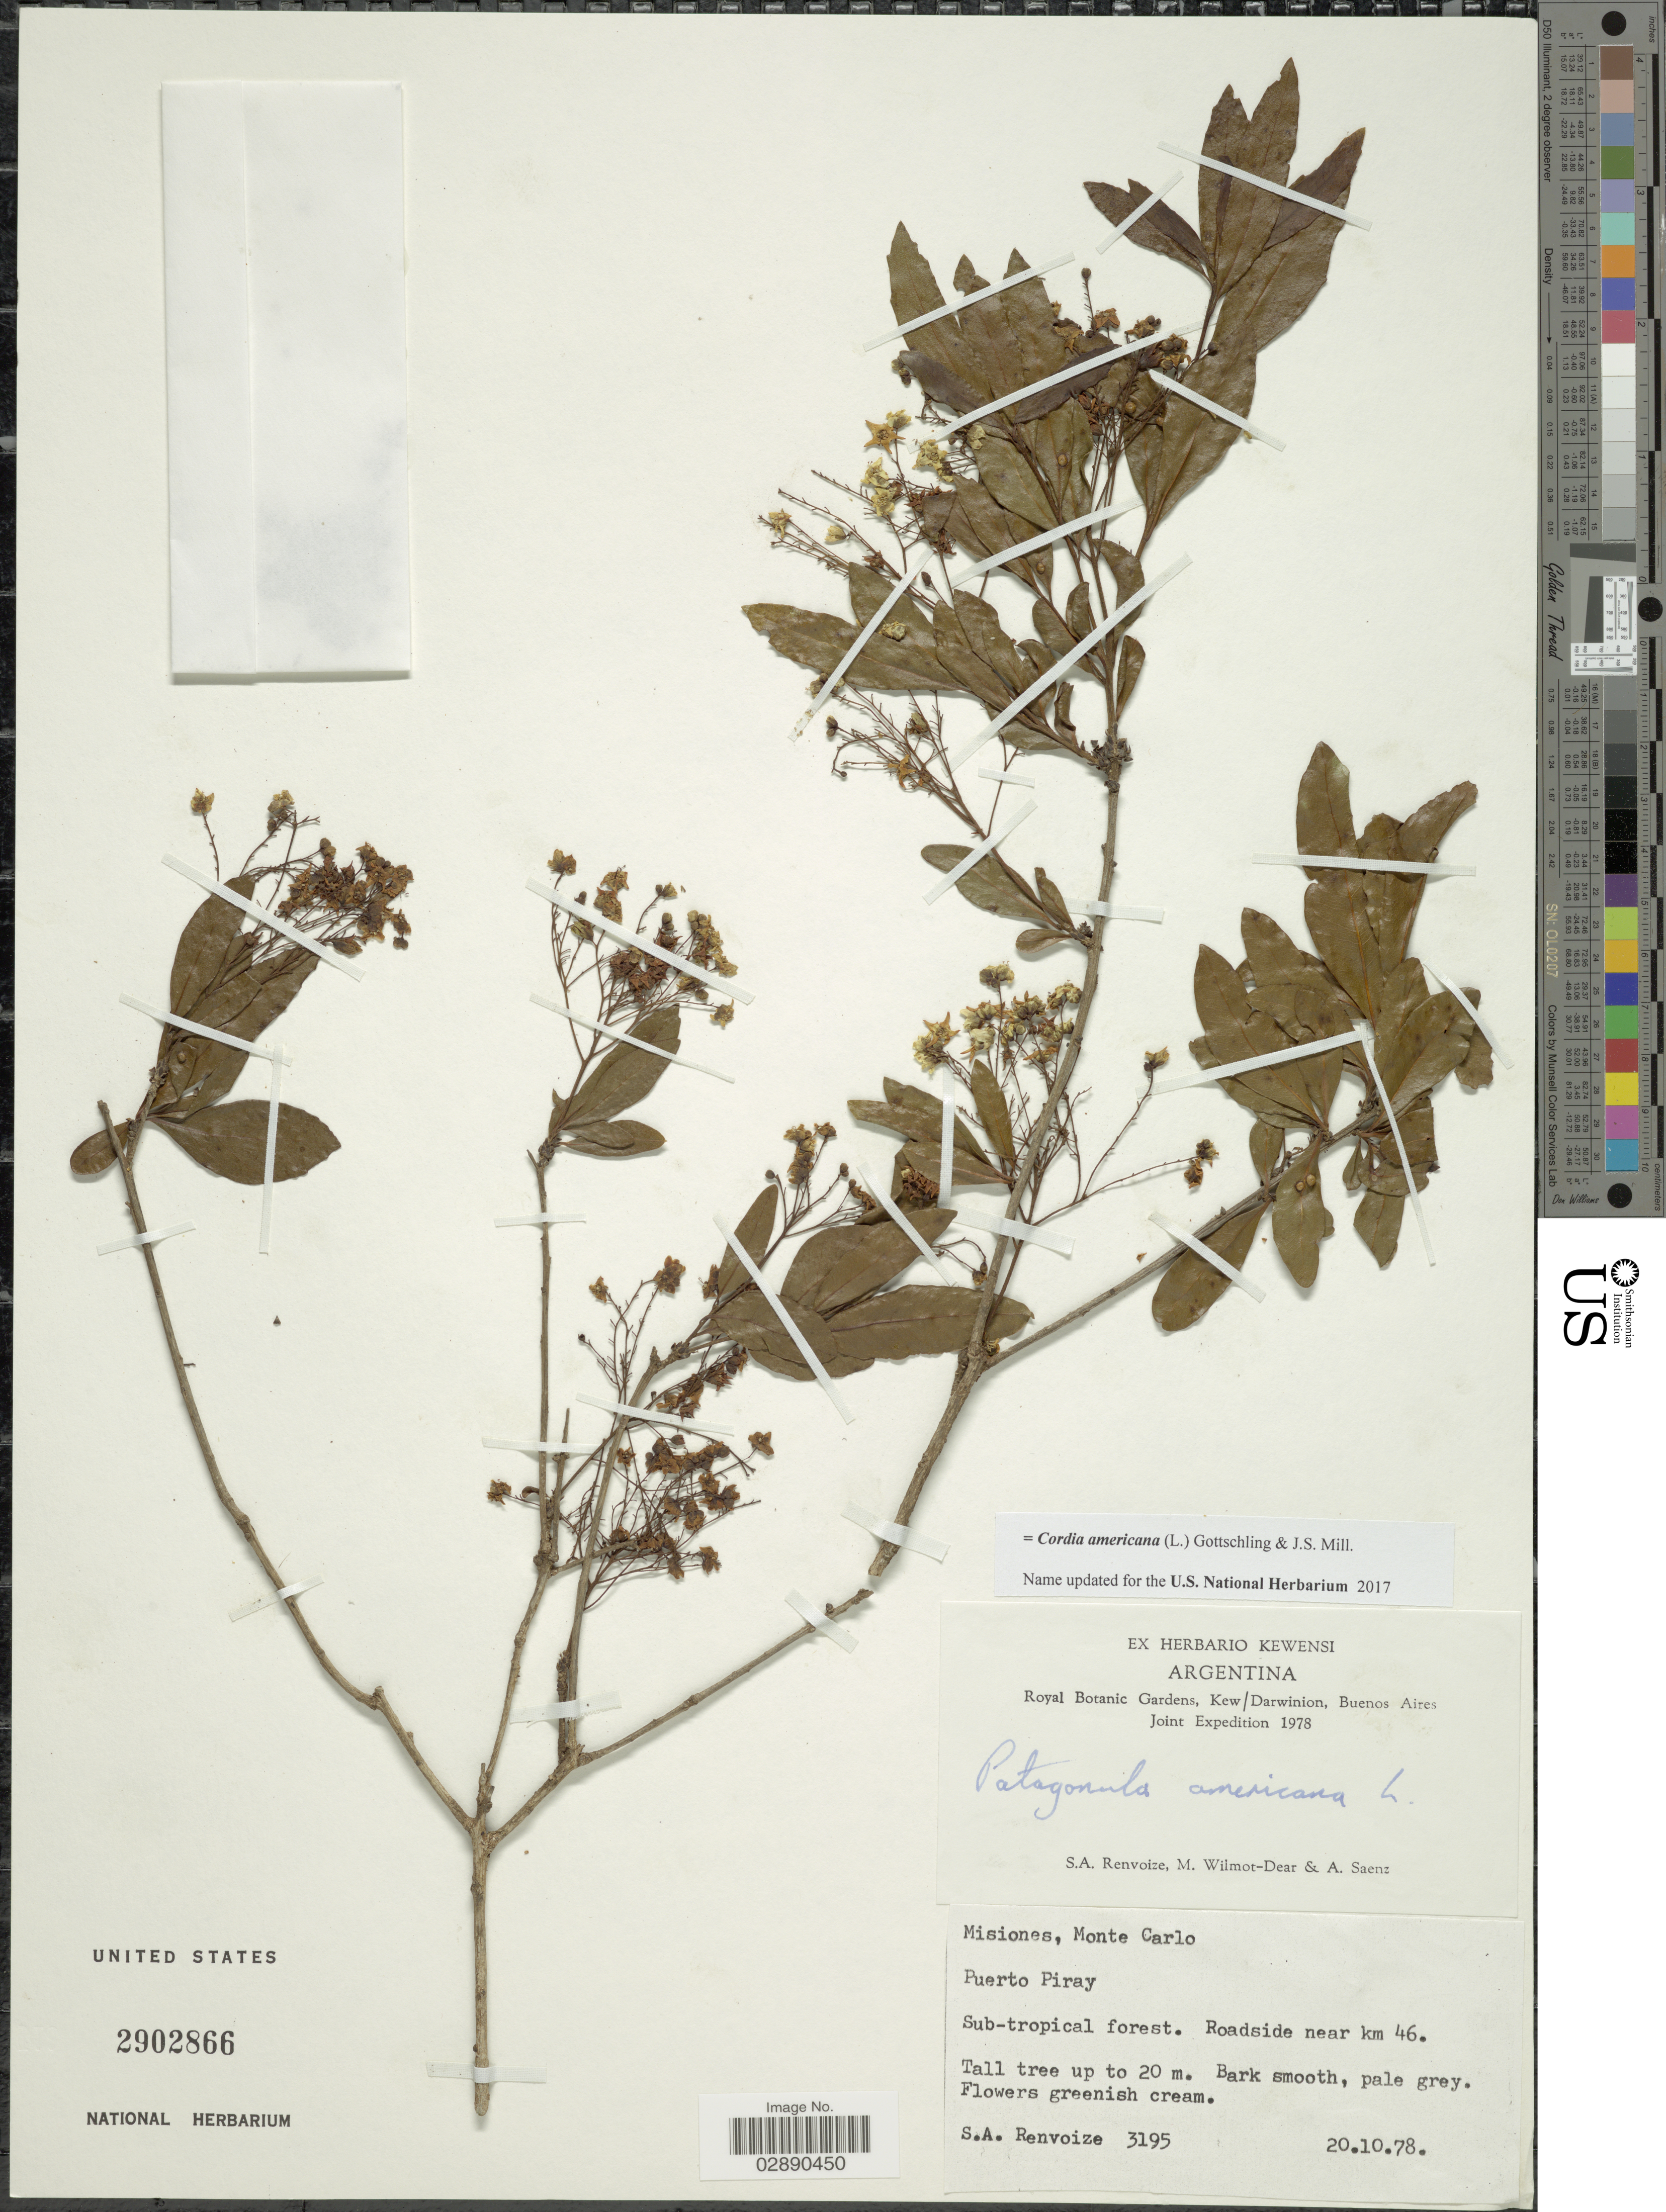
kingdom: Plantae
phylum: Tracheophyta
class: Magnoliopsida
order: Boraginales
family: Cordiaceae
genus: Cordia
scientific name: Cordia americana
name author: (L.) Gottschling & J.S. Mill.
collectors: S. A. Renvoize, M. Wilmot-Dear & A. Saenz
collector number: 3195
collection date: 1978-10-20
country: Argentina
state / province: Misiones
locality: Monte Carlo. Puerto Piray. Roadside near km 46.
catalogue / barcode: US 2902866